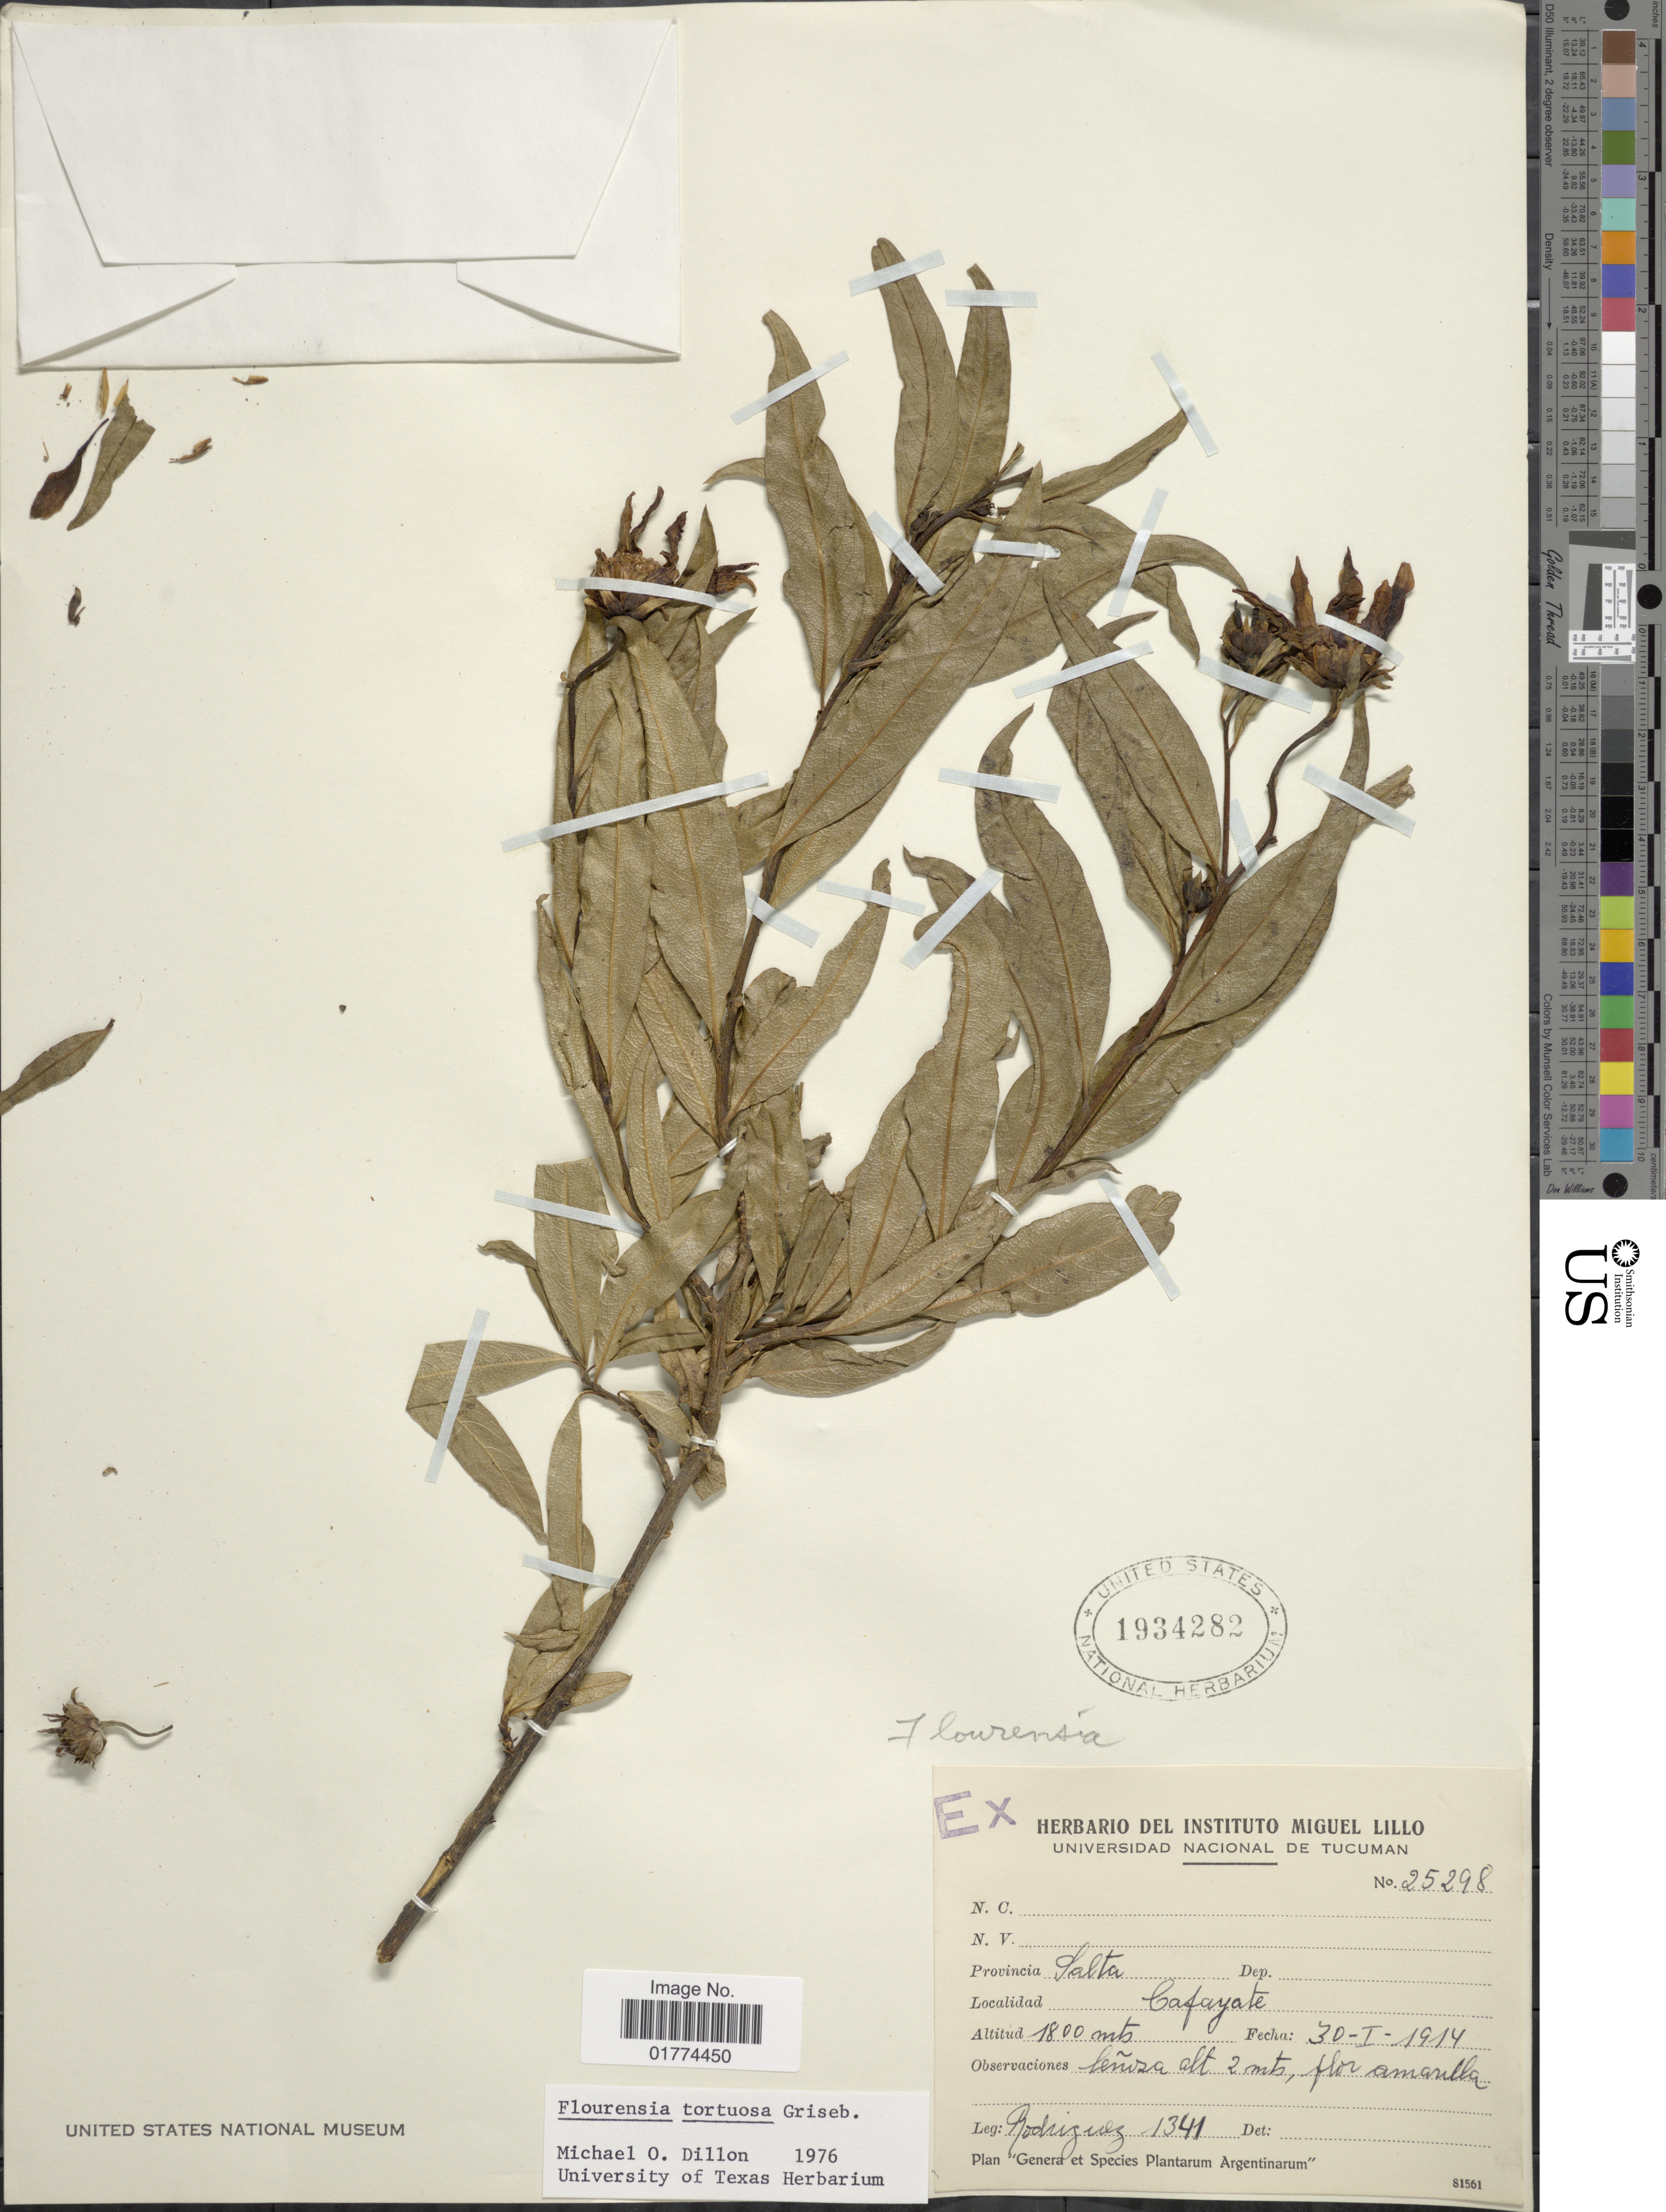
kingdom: Plantae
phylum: Tracheophyta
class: Magnoliopsida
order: Asterales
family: Asteraceae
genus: Flourensia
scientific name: Flourensia tortuosa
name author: Griseb.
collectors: Rodriguez, --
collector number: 1341/25298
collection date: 1914-01-30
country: Argentina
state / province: Salta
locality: Cafayate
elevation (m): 1800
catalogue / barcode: US 1934282